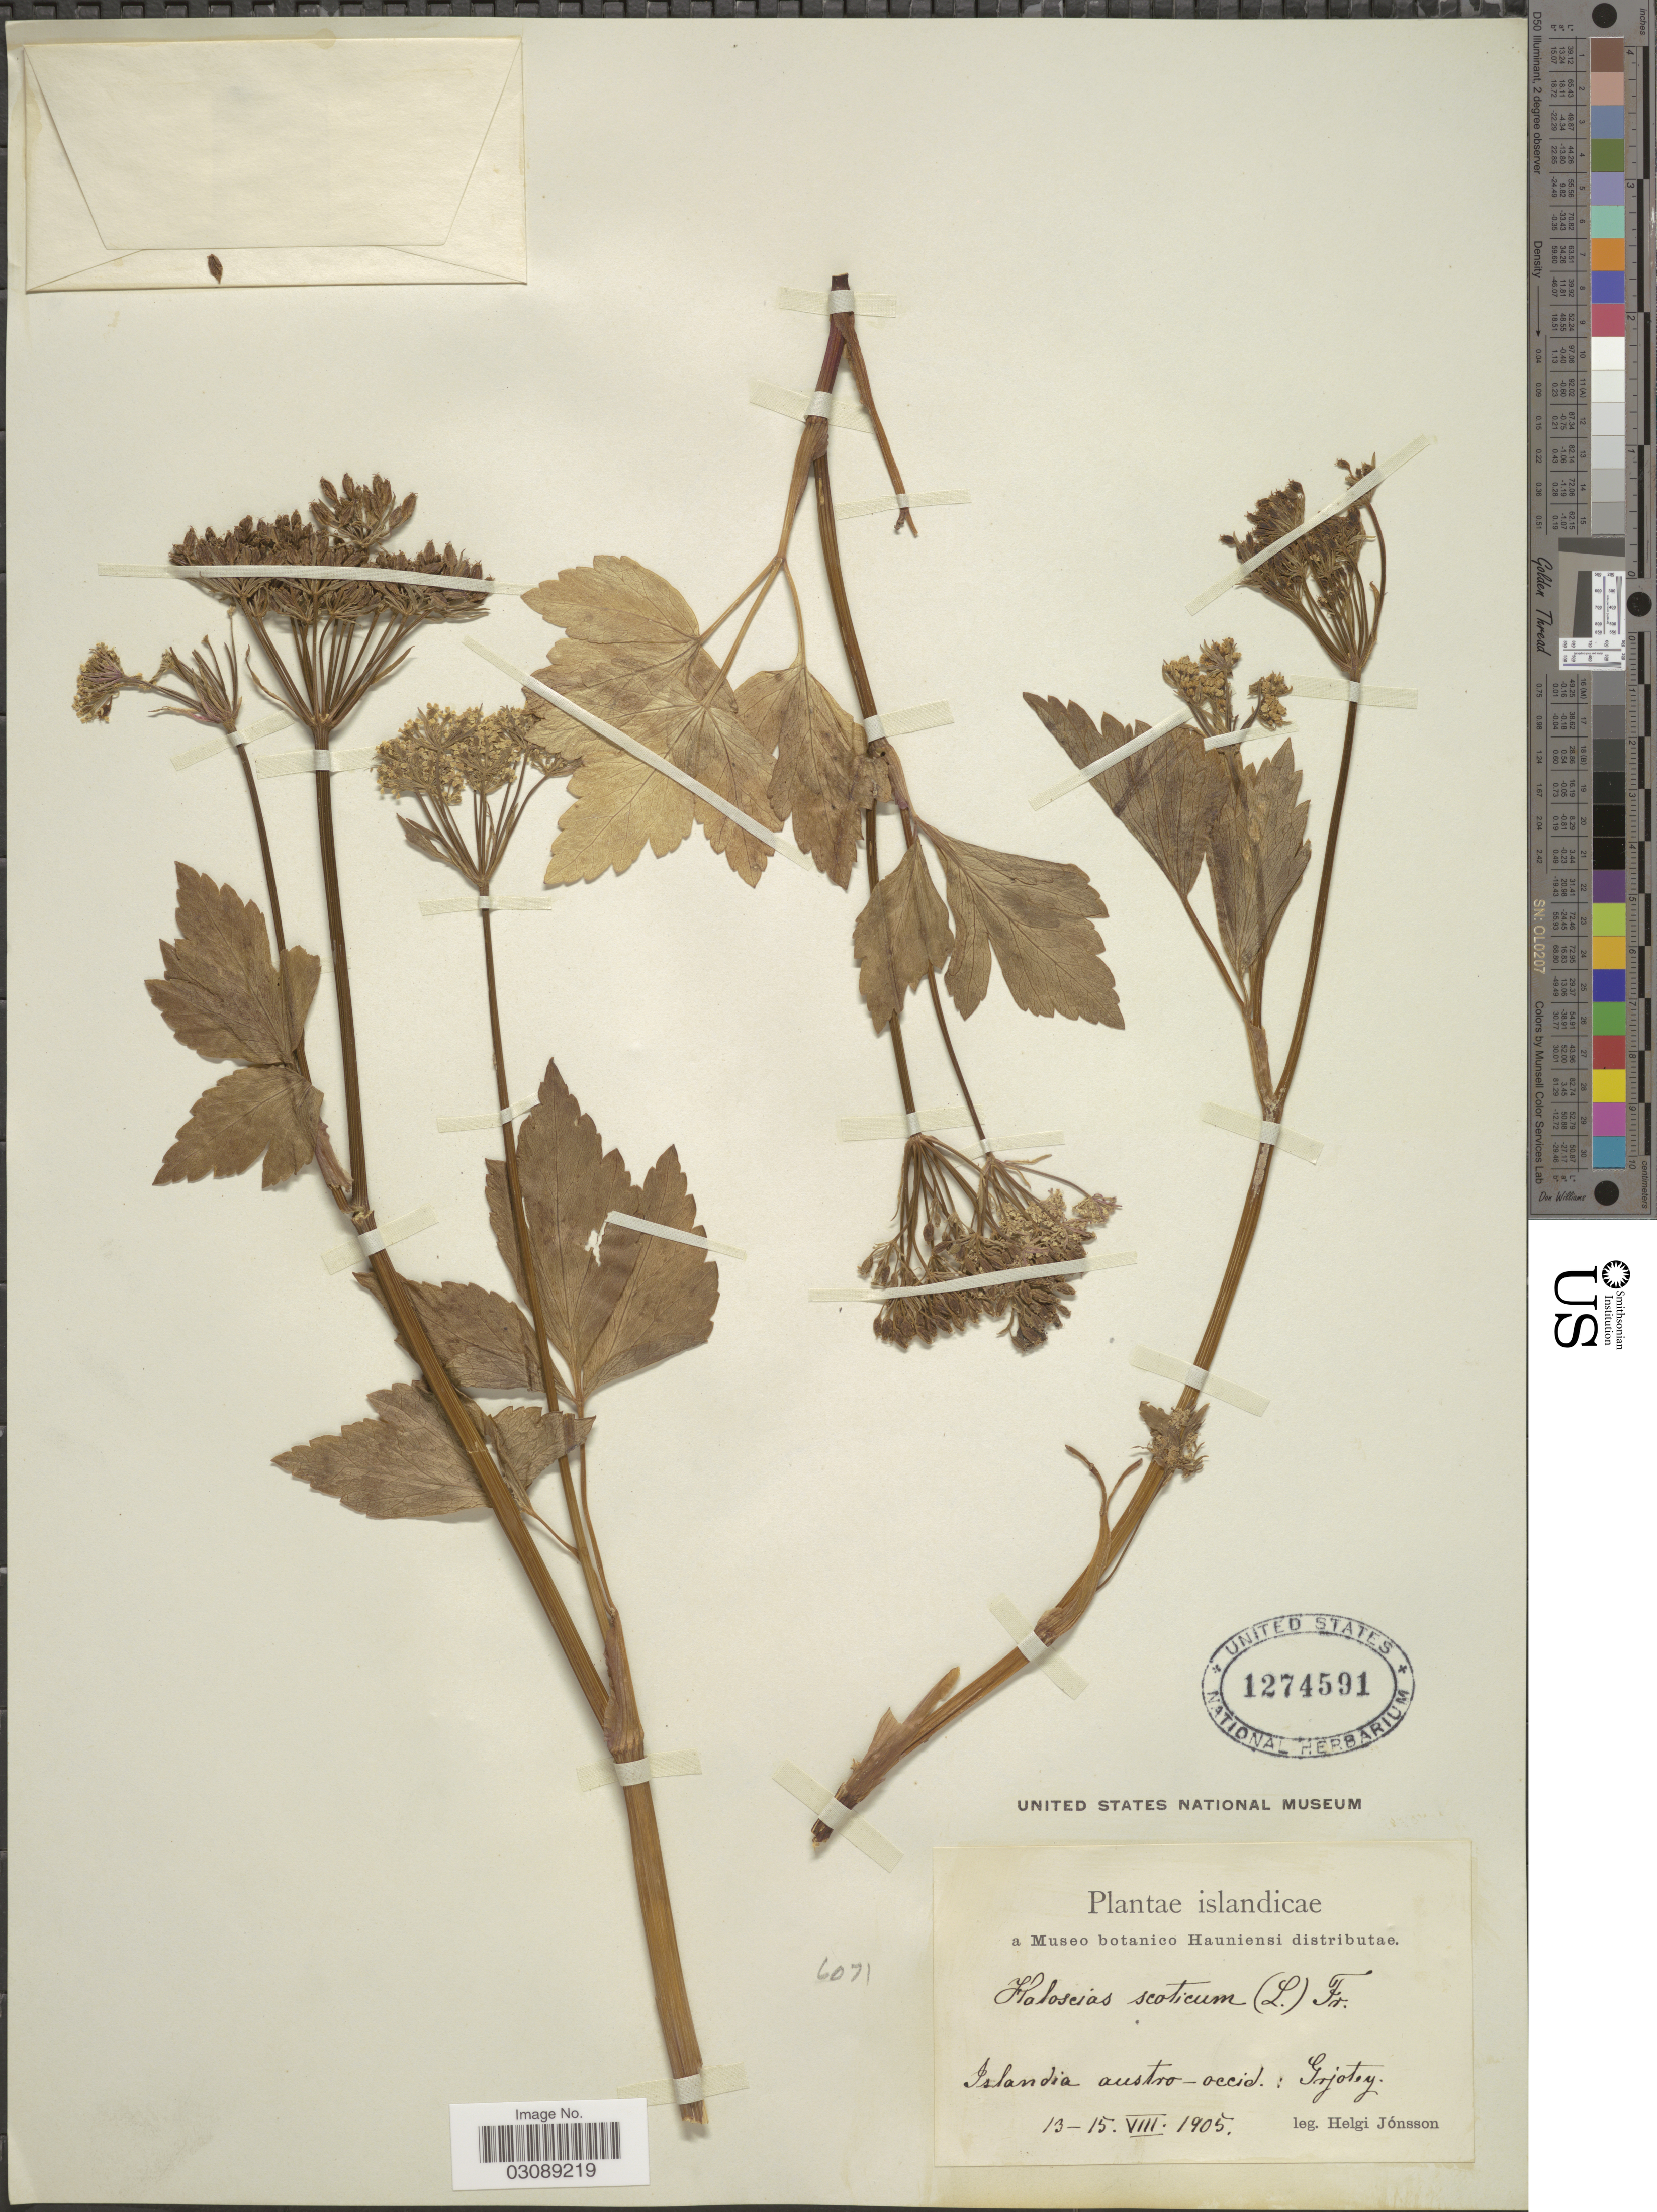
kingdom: Plantae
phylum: Tracheophyta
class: Magnoliopsida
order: Apiales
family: Apiaceae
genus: Ligusticum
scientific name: Ligusticum scoticum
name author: L.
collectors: H. Jónsson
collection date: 1905-08-13/1905-08-15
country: Iceland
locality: Islandia austro-occid.: Grjotsy.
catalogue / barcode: US 1274591